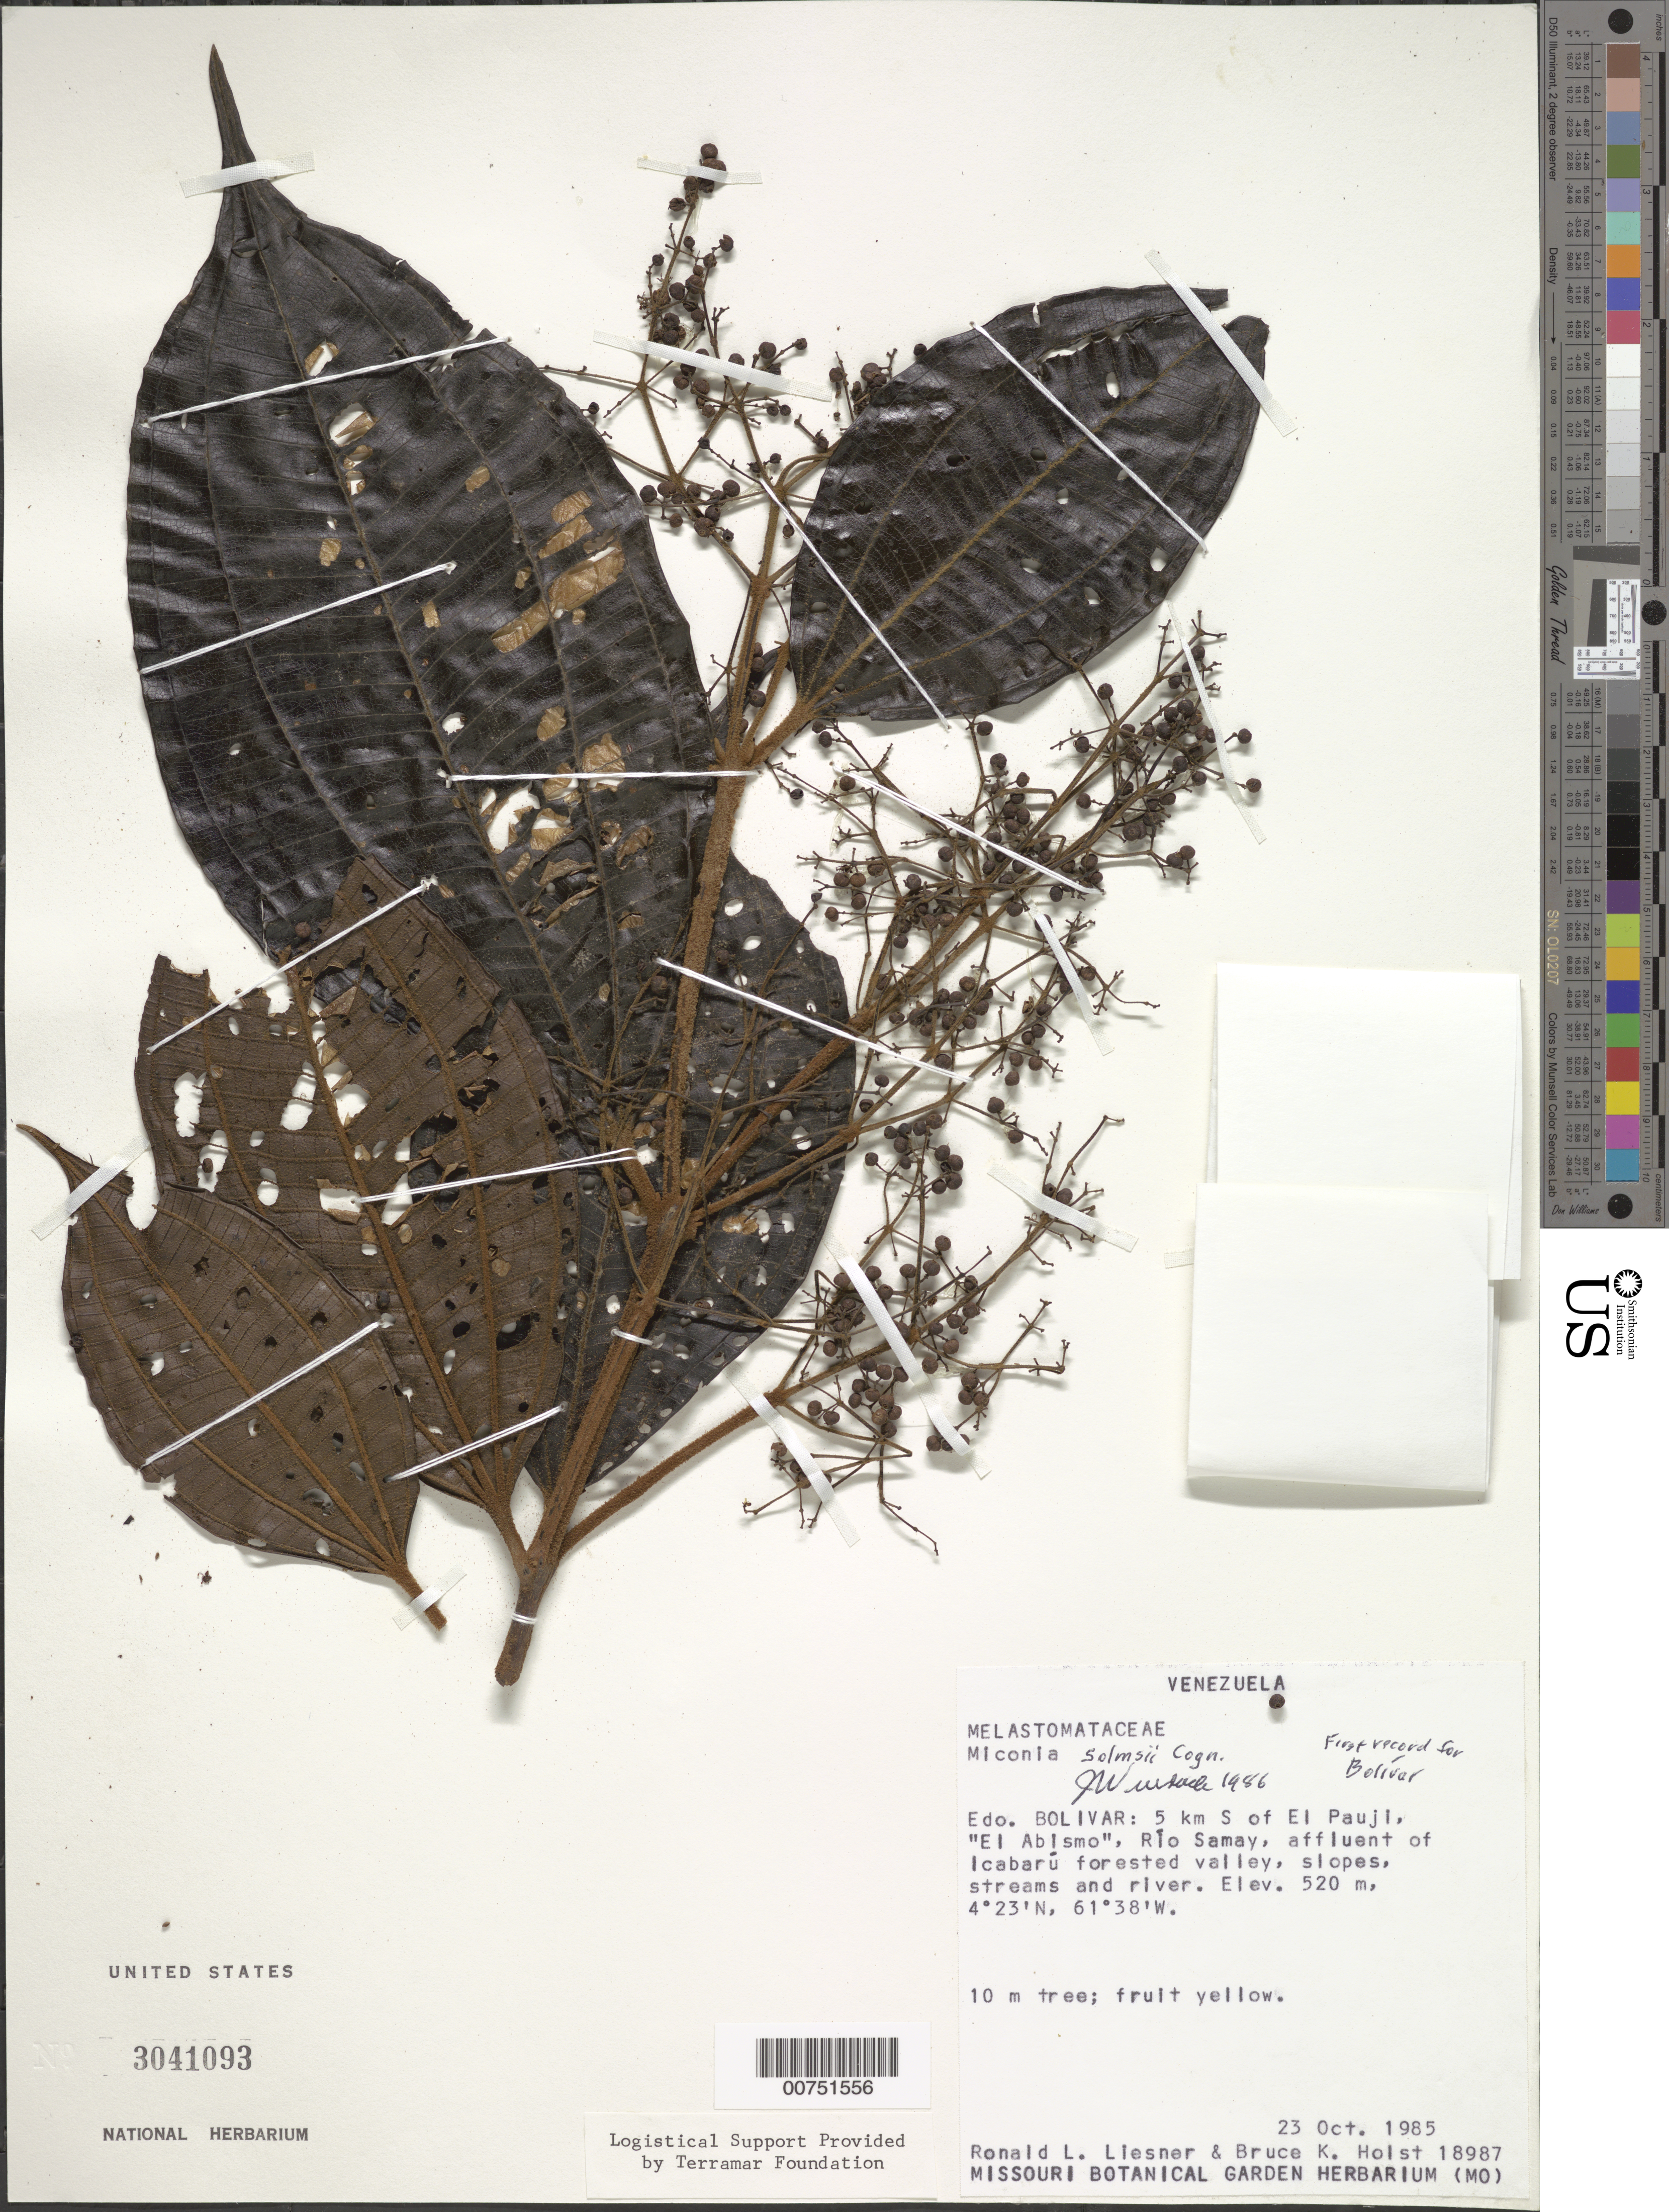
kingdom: Plantae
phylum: Tracheophyta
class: Magnoliopsida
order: Myrtales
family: Melastomataceae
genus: Miconia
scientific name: Miconia solmsii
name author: Cogn.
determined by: Wurdack, John J., (US), US (UNITED STATES)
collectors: R. L. Liesner & B. Holst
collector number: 18987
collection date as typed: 23-Oct-85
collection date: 1985-10-23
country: Venezuela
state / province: Bolívar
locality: El Pauji, 5 km S of, "El Abismo", Río Samay, affluent of Icabarú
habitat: Forested valley, slopes, streams and river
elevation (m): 520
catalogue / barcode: US 3041093